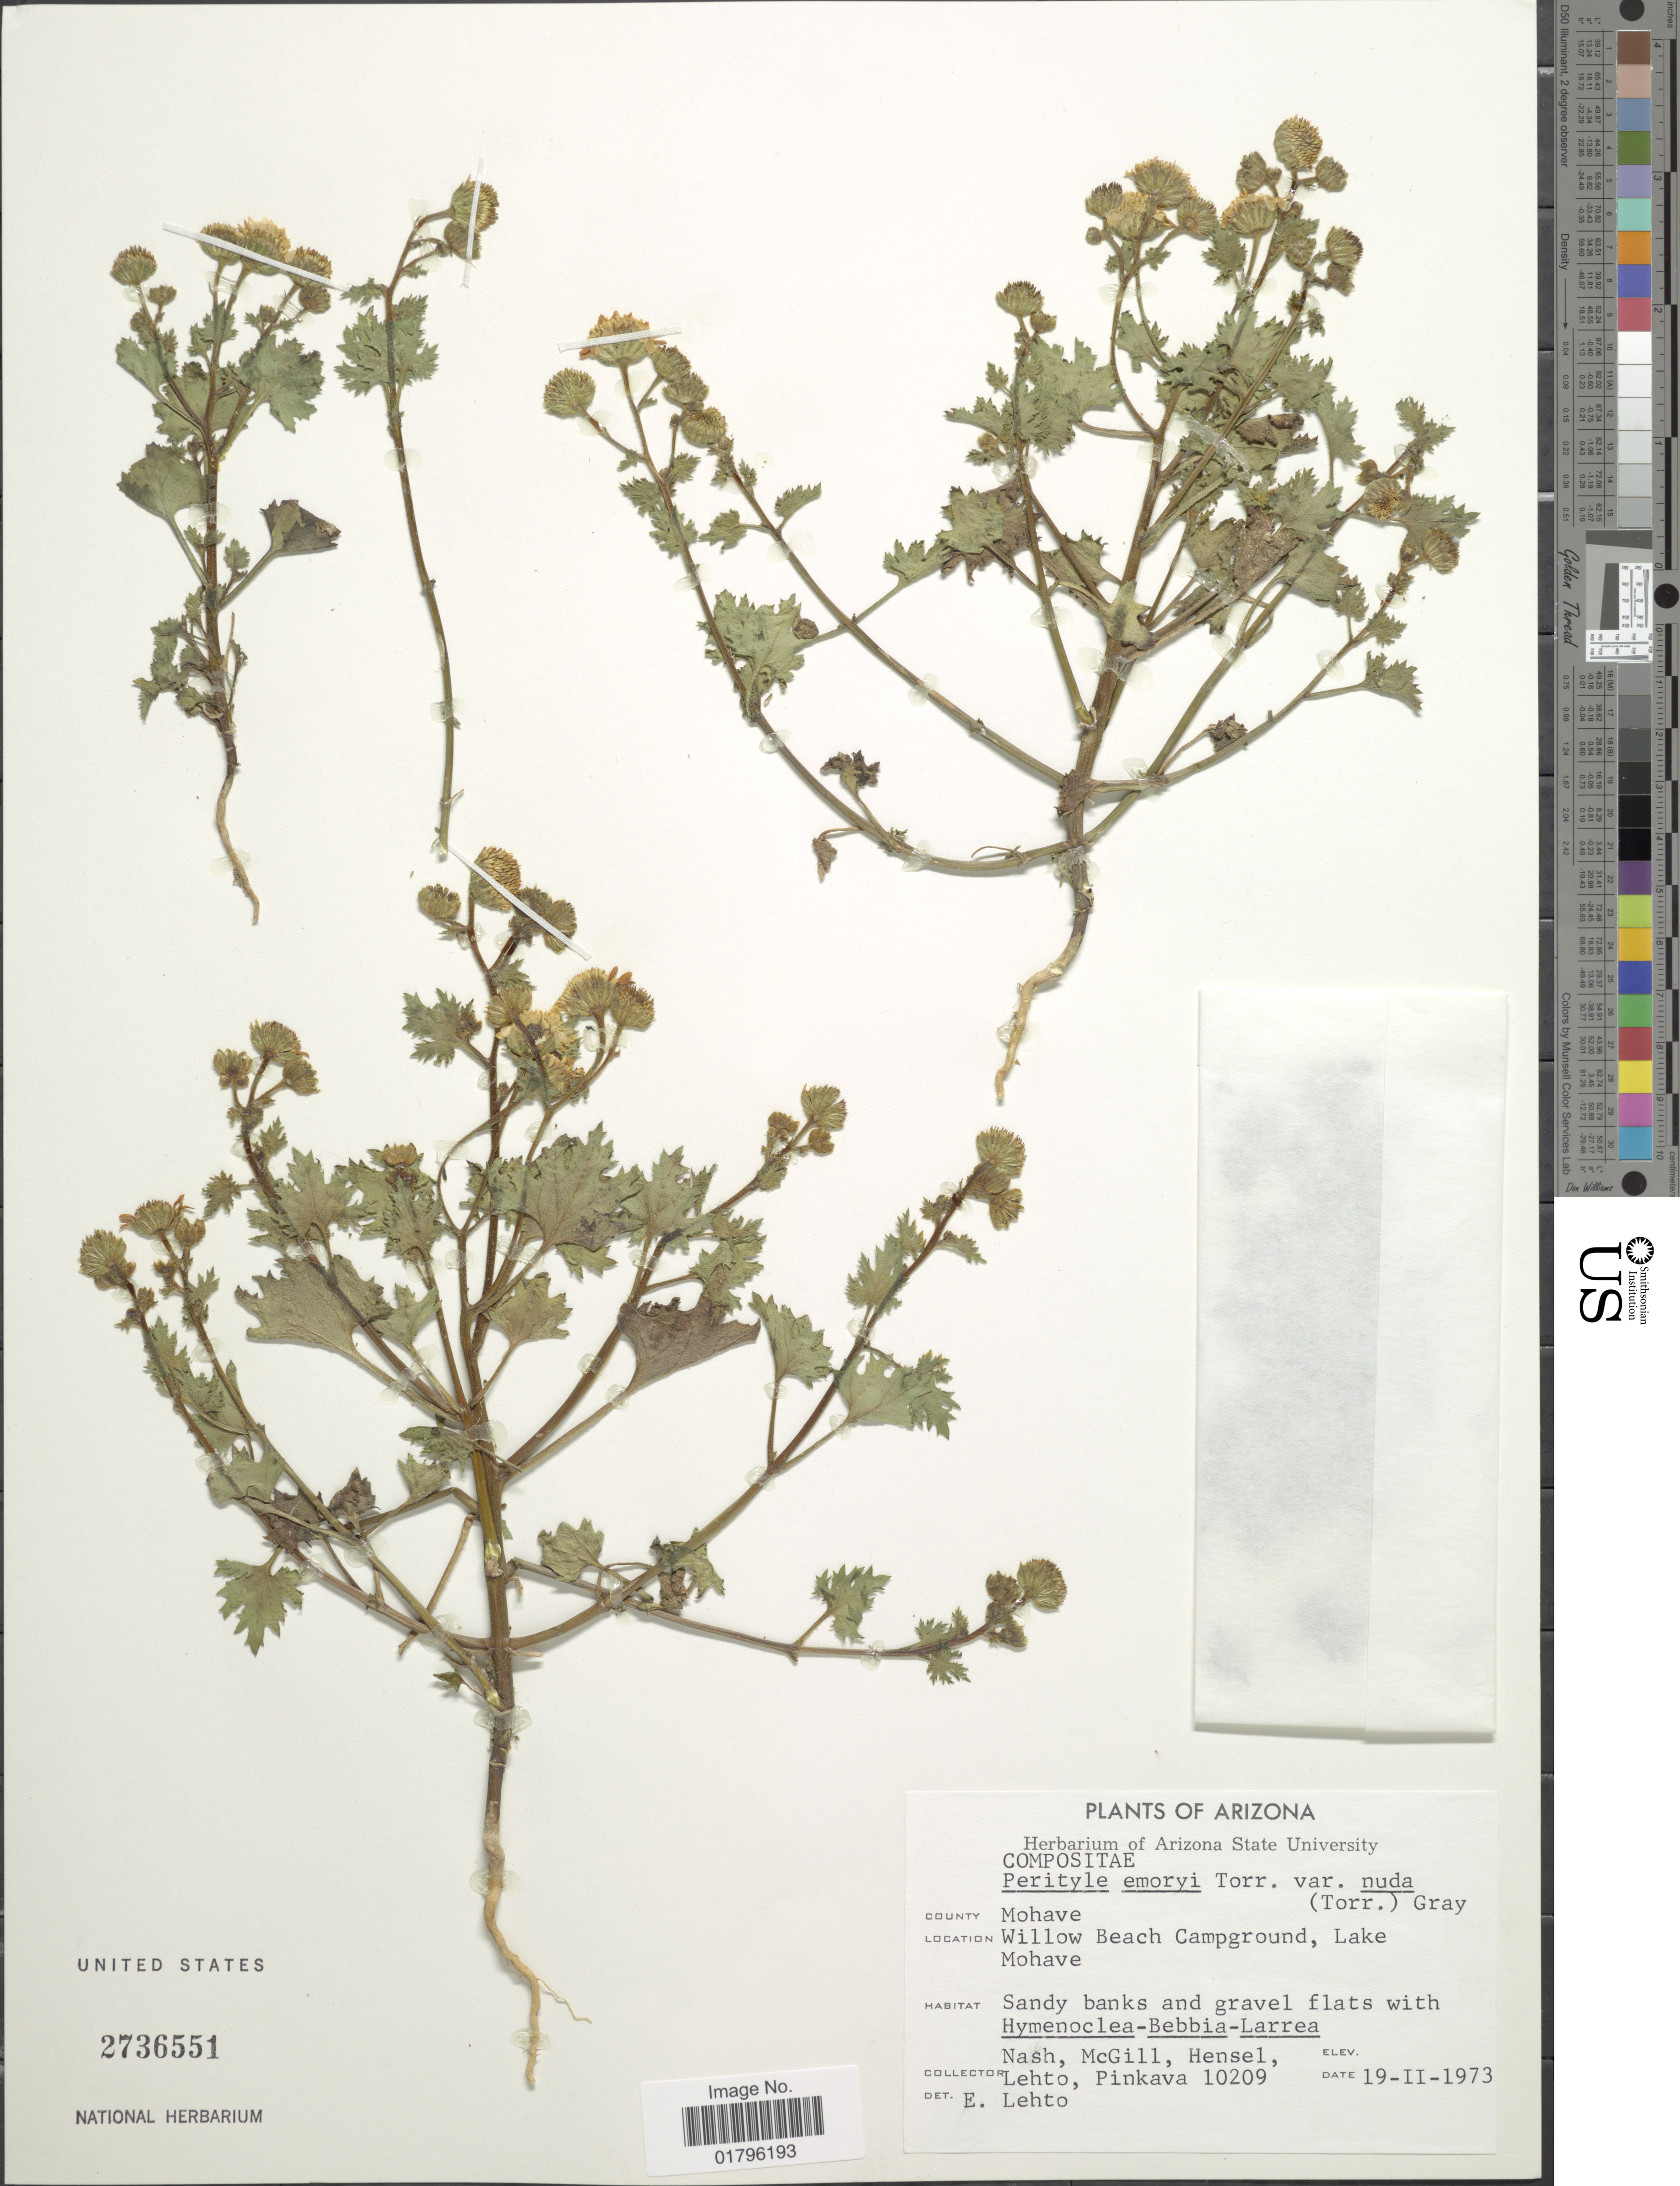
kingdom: Plantae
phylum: Tracheophyta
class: Magnoliopsida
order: Asterales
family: Asteraceae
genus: Perityle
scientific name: Perityle emoryi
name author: Torr.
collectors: -- Nash, -. McGill, -. Hensel, -. Lehto & -. Pinkava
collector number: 10209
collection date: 1973-02-19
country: United States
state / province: Arizona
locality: County Mohave. Willow Beach Campground, Lake Mohave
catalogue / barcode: US 2736551